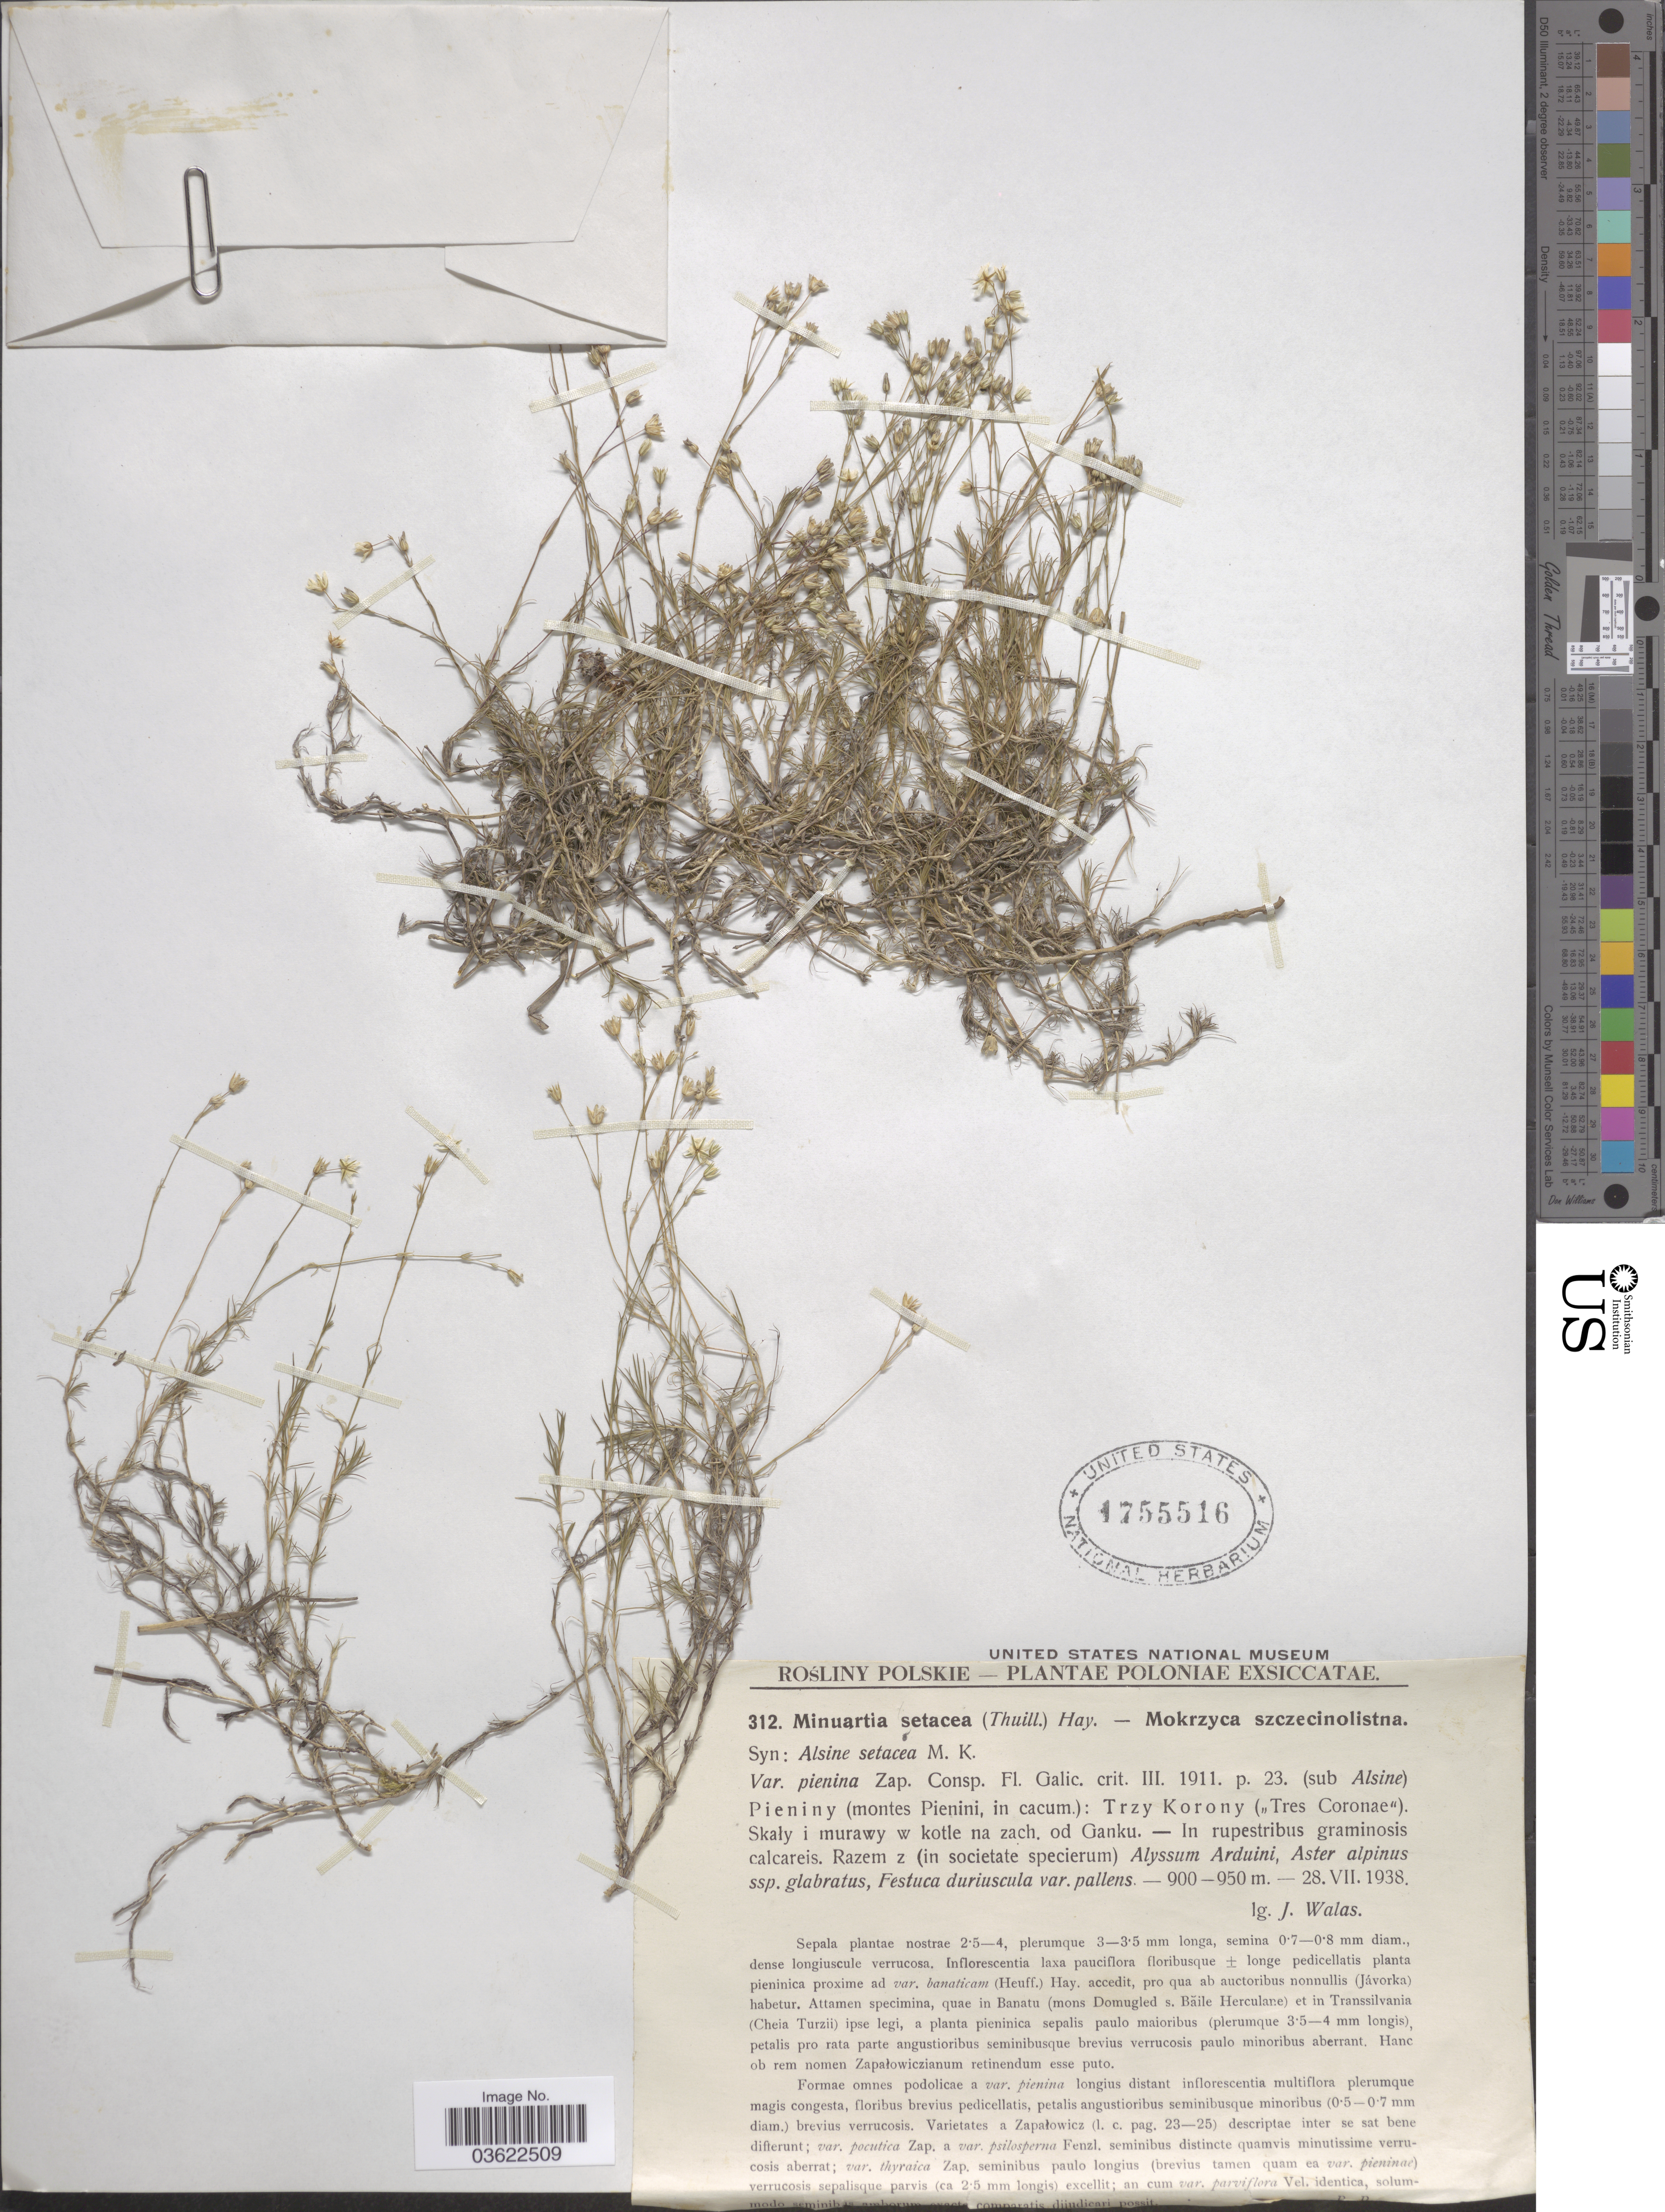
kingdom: Plantae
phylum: Tracheophyta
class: Magnoliopsida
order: Caryophyllales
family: Caryophyllaceae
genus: Arenaria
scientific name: Arenaria setacea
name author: Thuill.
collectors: J. Walas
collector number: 312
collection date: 1938-07-28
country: Poland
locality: Poloniæ. Pieniny (montes Pienini, in cacum.): Trzy Korony ("Tres Coronæ"). Skaly i murawy w kotle na zach. od Ganku.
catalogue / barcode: US 1755516